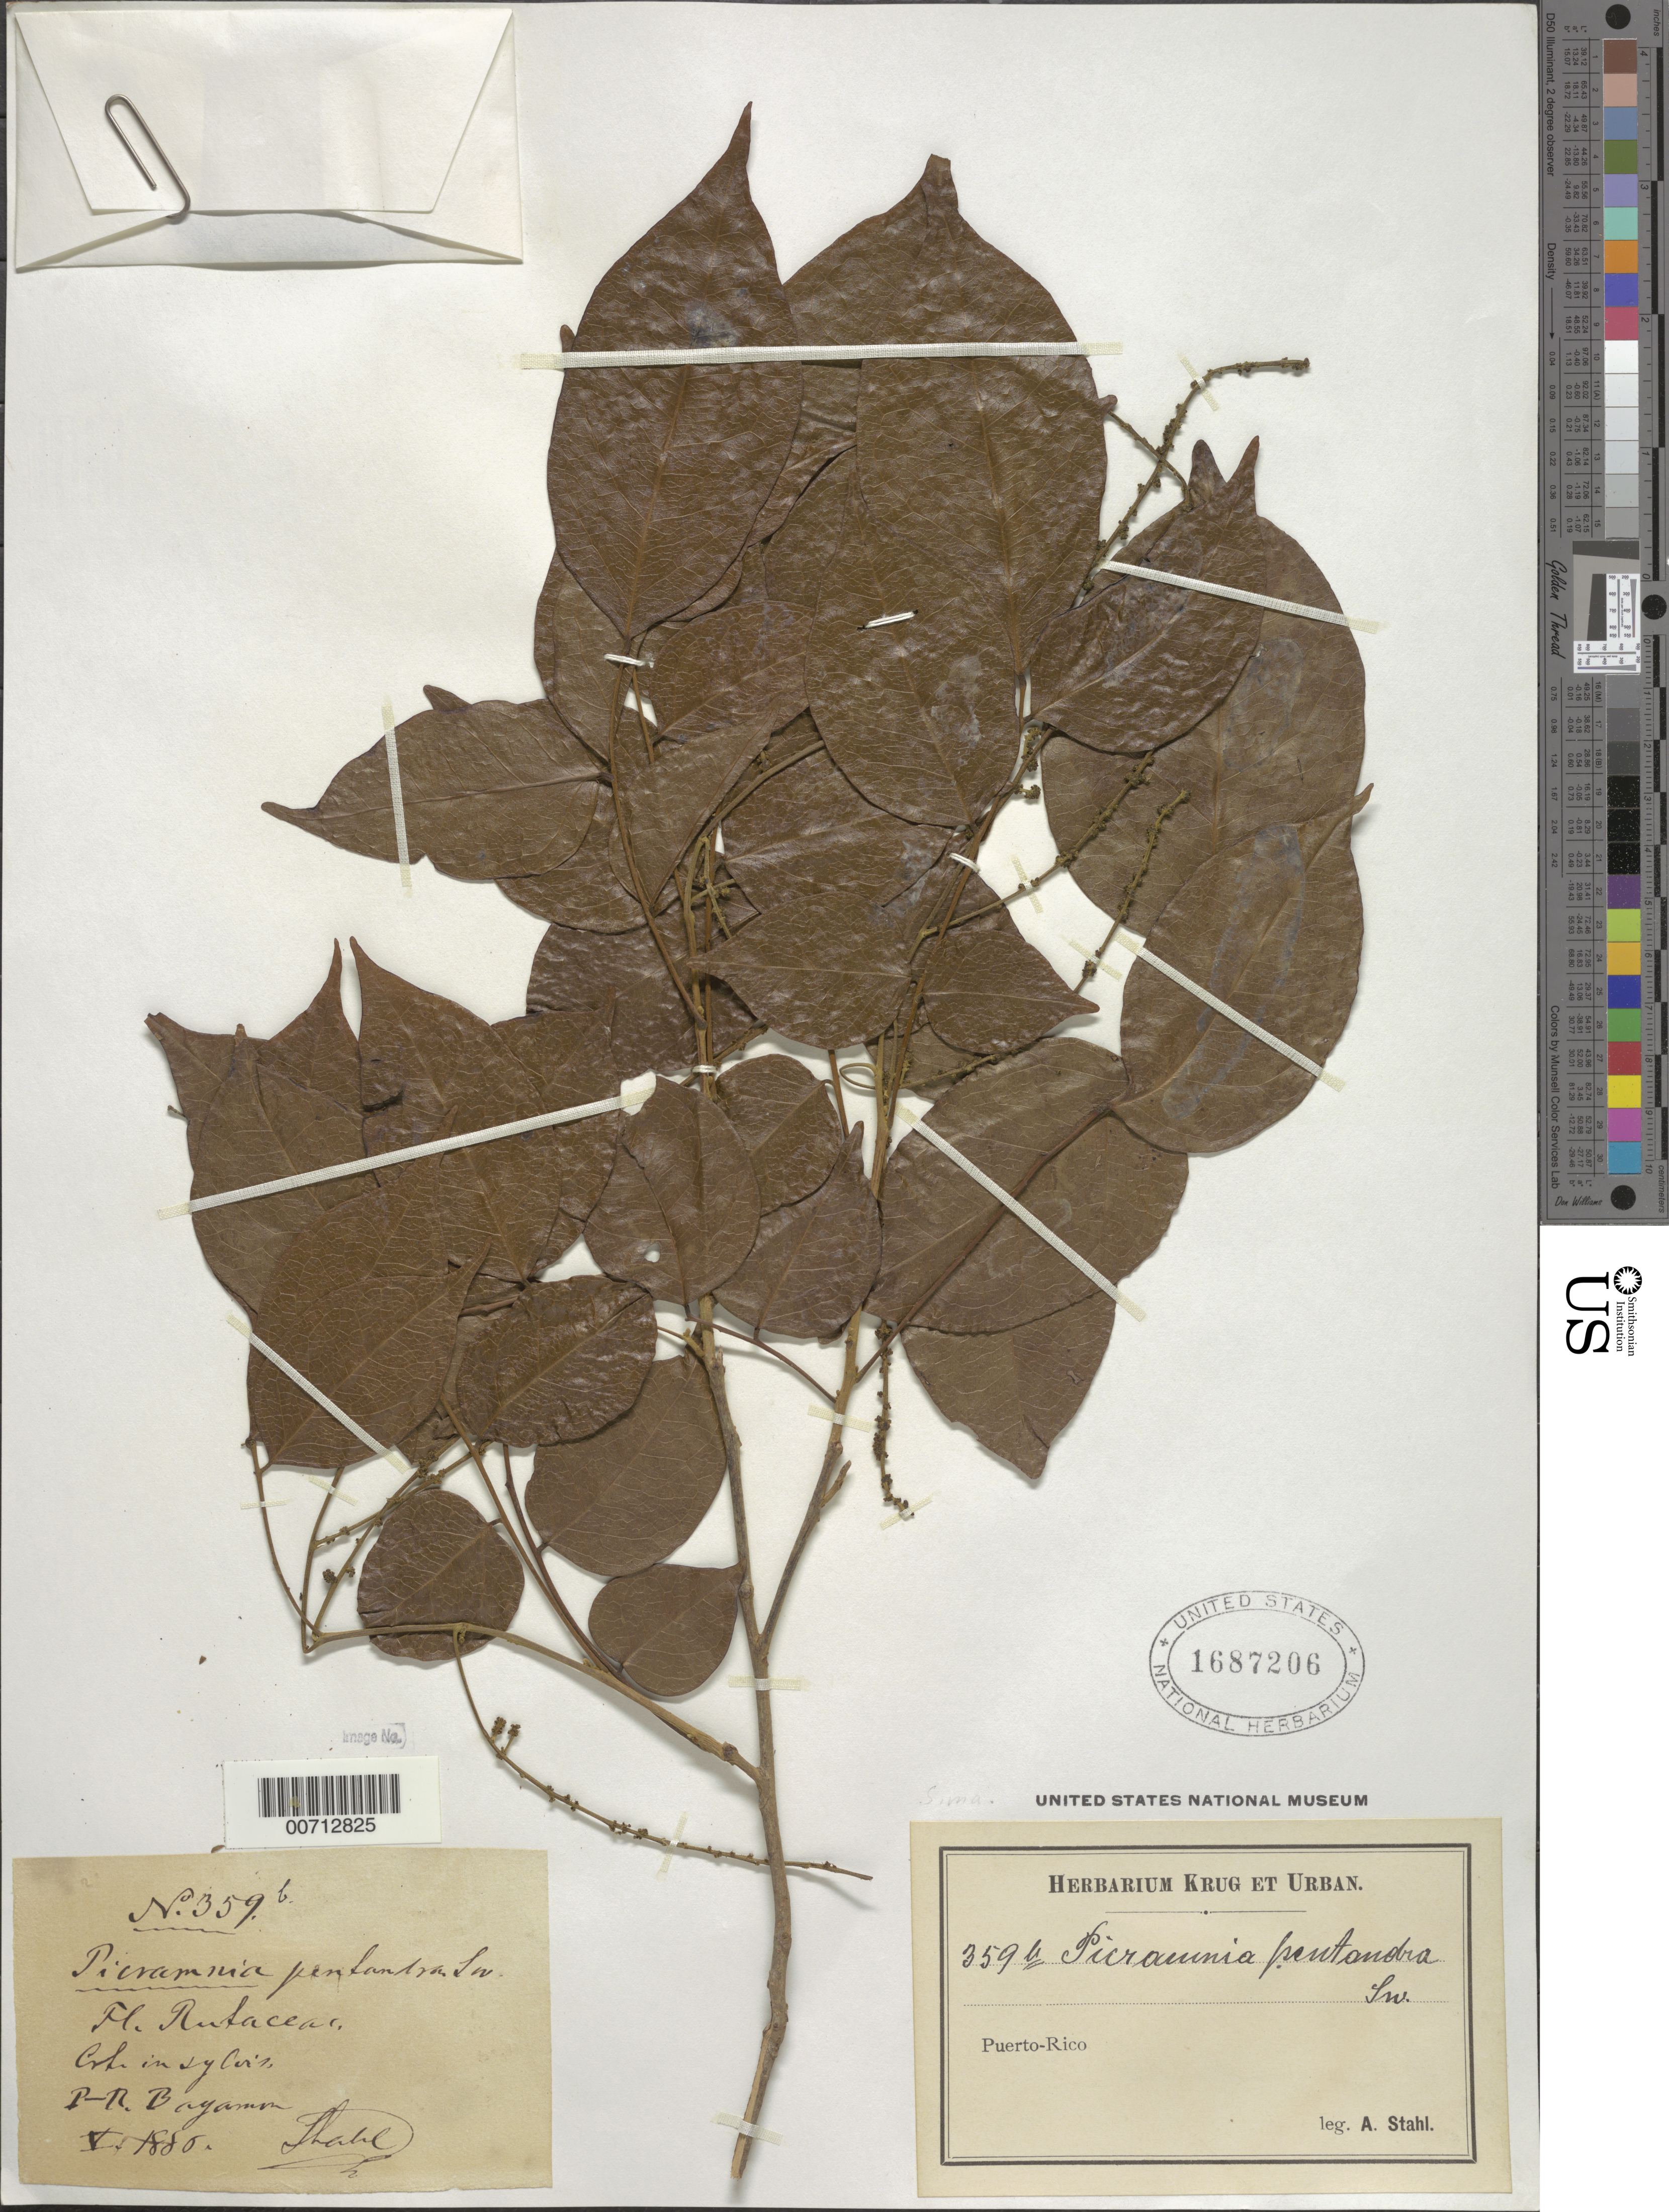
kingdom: Plantae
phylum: Tracheophyta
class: Magnoliopsida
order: Picramniales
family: Picramniaceae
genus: Picramnia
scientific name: Picramnia pentandra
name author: Sw.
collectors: A. Stahl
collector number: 359b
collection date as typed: May 1886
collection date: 1886-05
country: Puerto Rico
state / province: Bayamon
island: Greater Antilles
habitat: In sylvis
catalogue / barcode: US 1687206